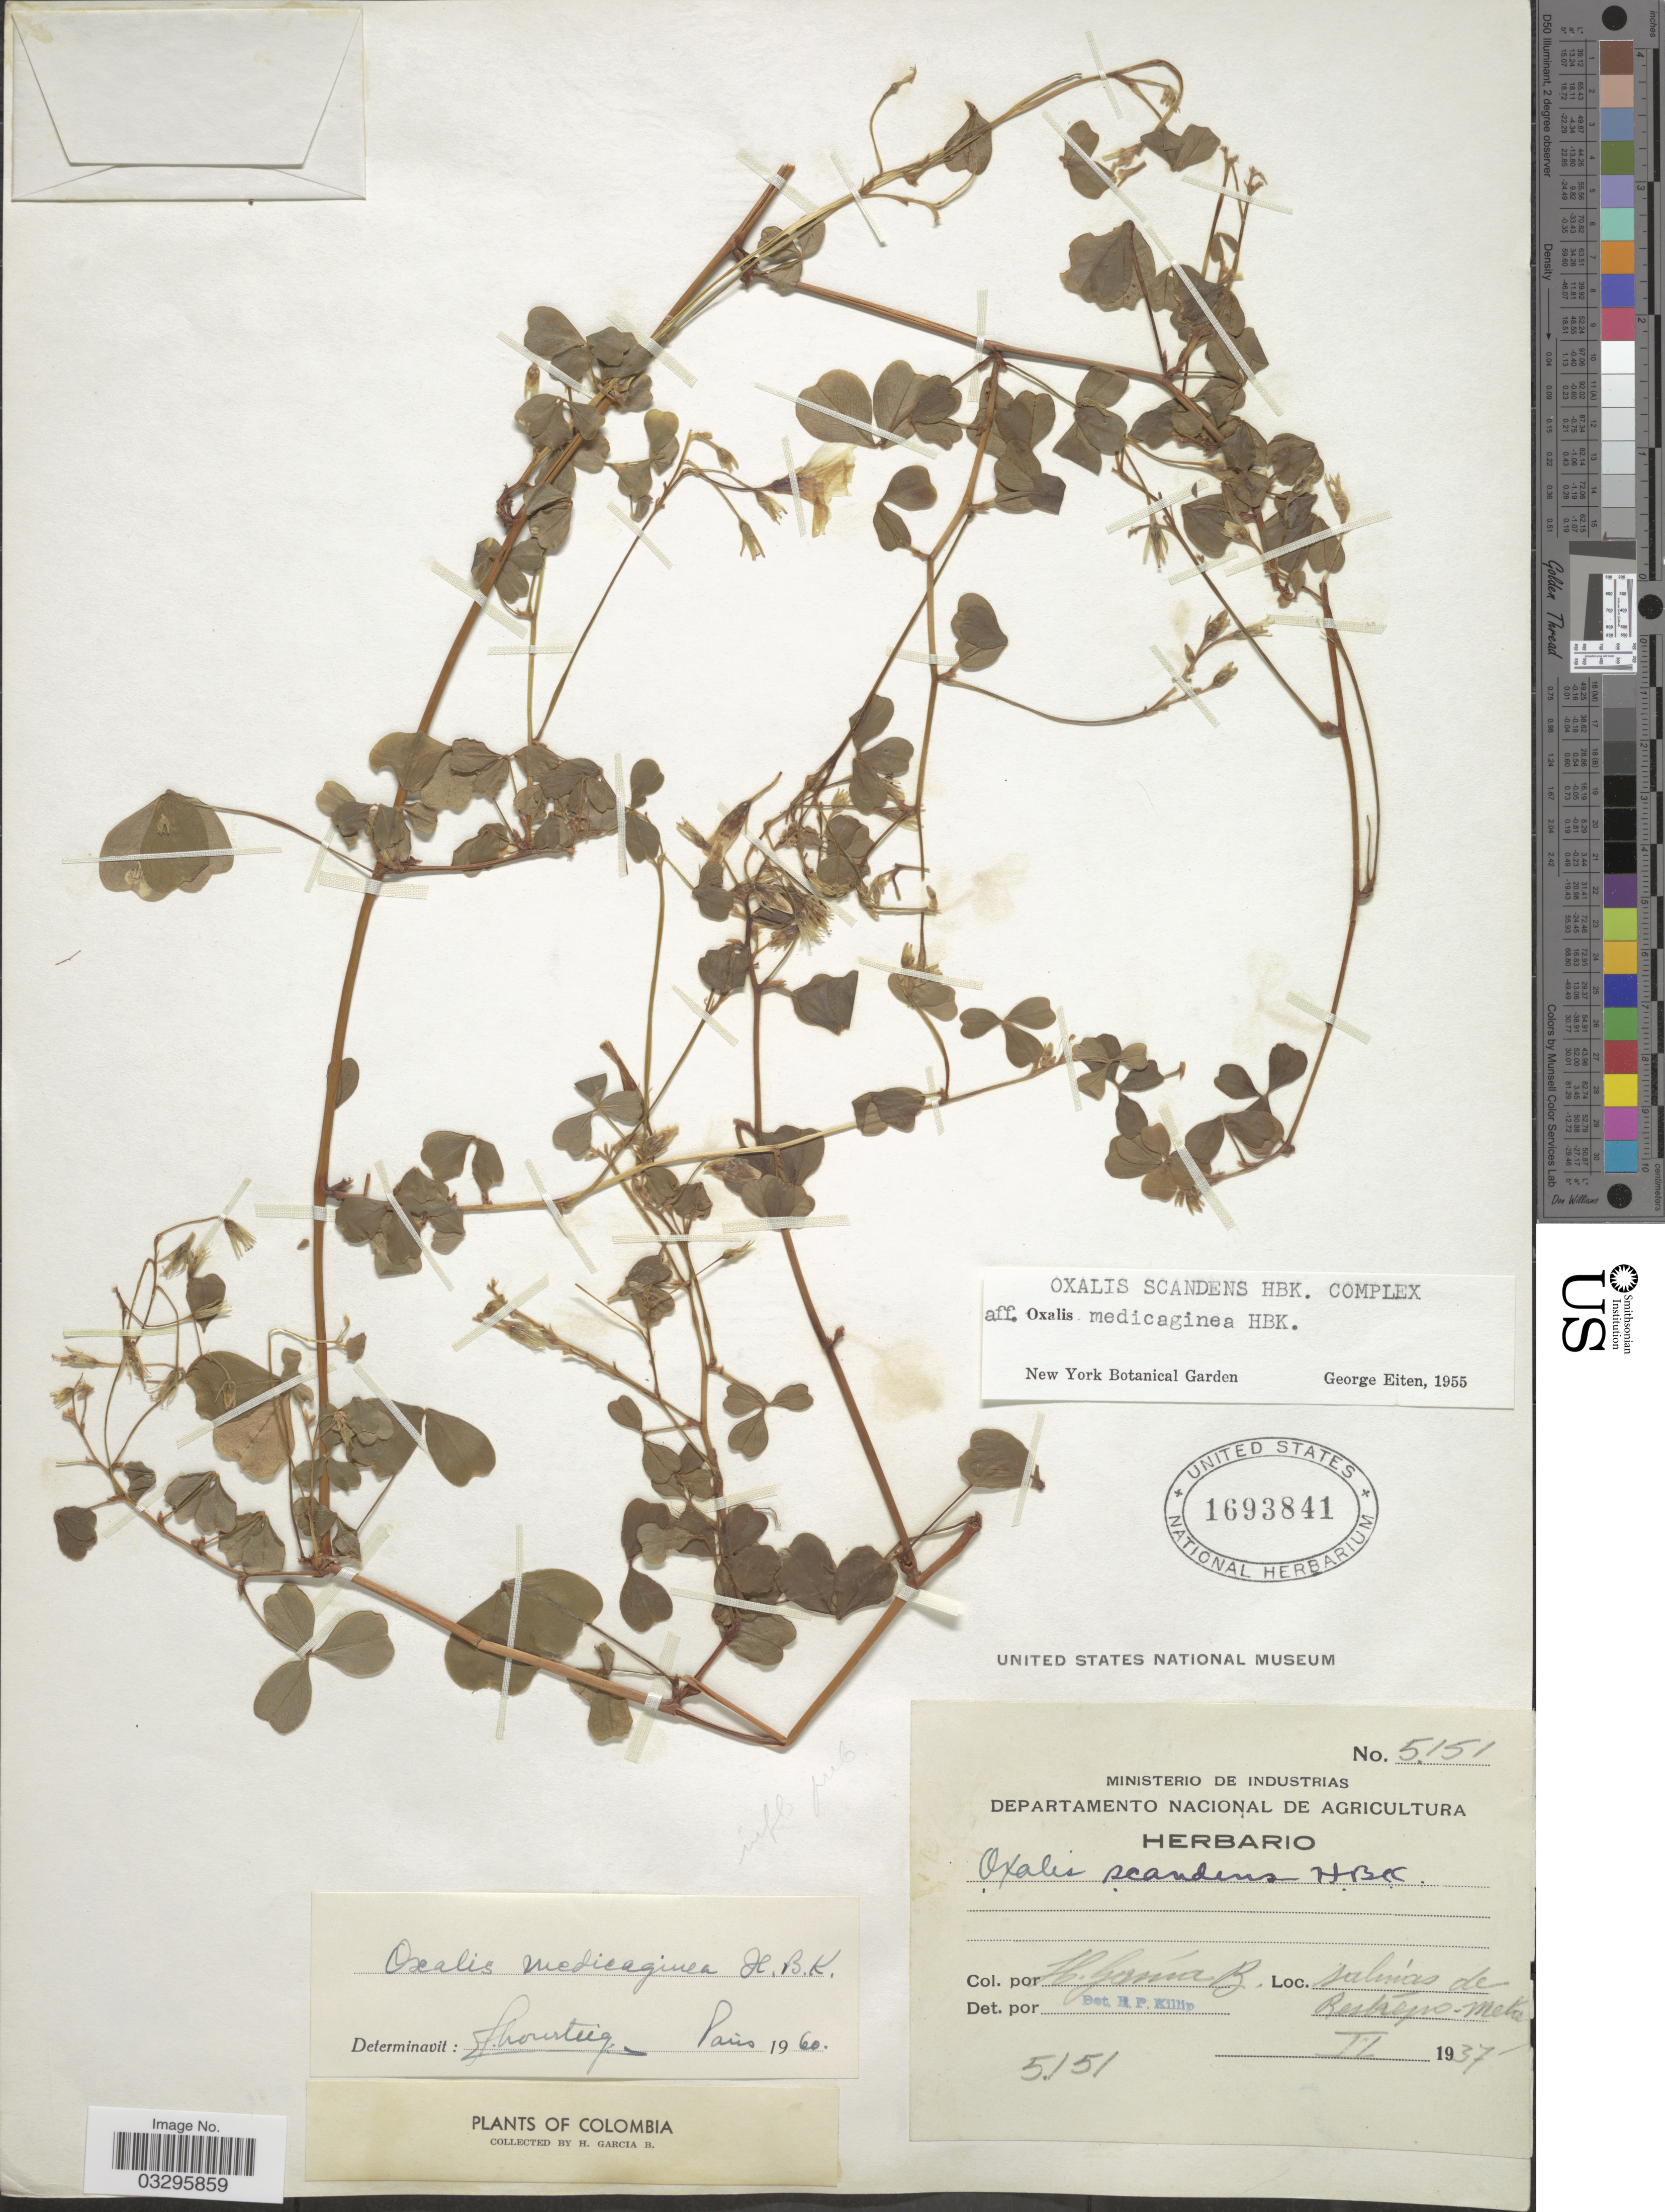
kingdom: Plantae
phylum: Tracheophyta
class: Magnoliopsida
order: Oxalidales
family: Oxalidaceae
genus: Oxalis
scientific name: Oxalis medicaginea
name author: Kunth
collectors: H. García B.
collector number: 5151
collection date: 1937-02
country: Colombia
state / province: Meta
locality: Salinas de Restrepo.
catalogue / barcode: US 1693841